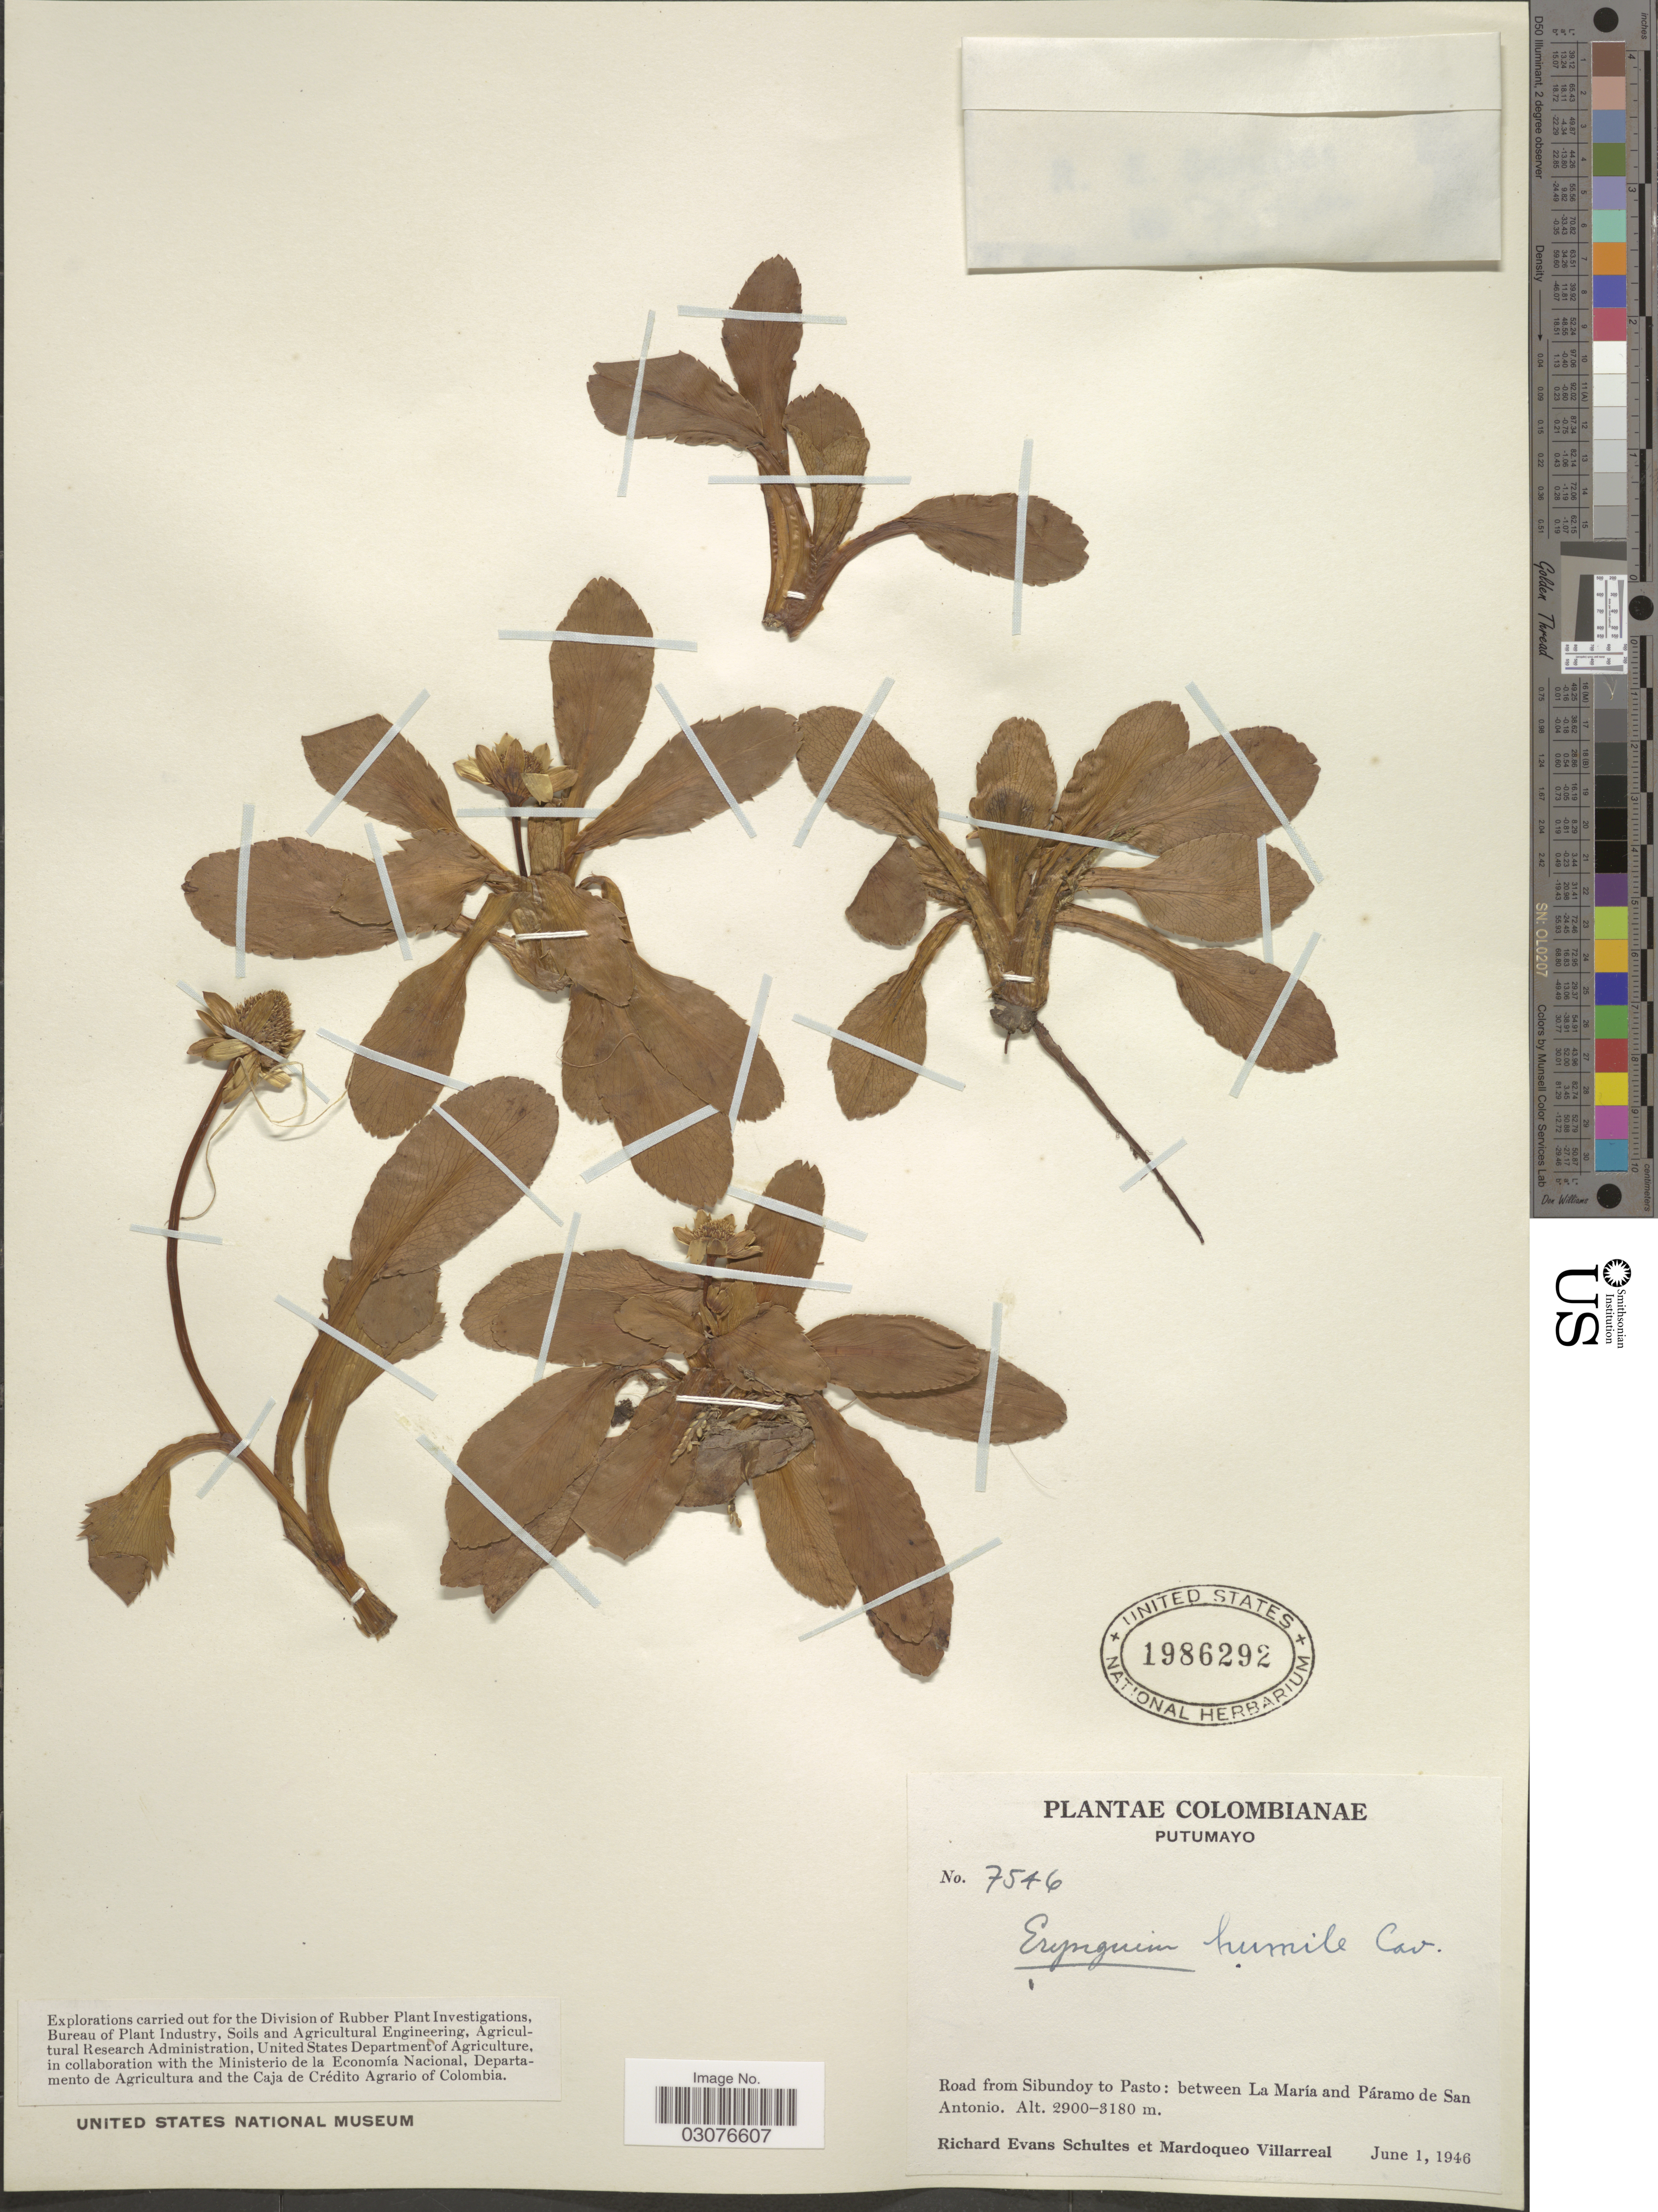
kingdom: Plantae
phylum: Tracheophyta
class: Magnoliopsida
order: Apiales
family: Apiaceae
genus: Eryngium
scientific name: Eryngium bourgatii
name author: Gouan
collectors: R. E. Schultes & M. Villarreal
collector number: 7546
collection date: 1946-06-01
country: Colombia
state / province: Putumayo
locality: Road from Sibundoy to Pasto: between La María and Páramo de San Antonio.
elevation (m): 2900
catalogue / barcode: US 1986292